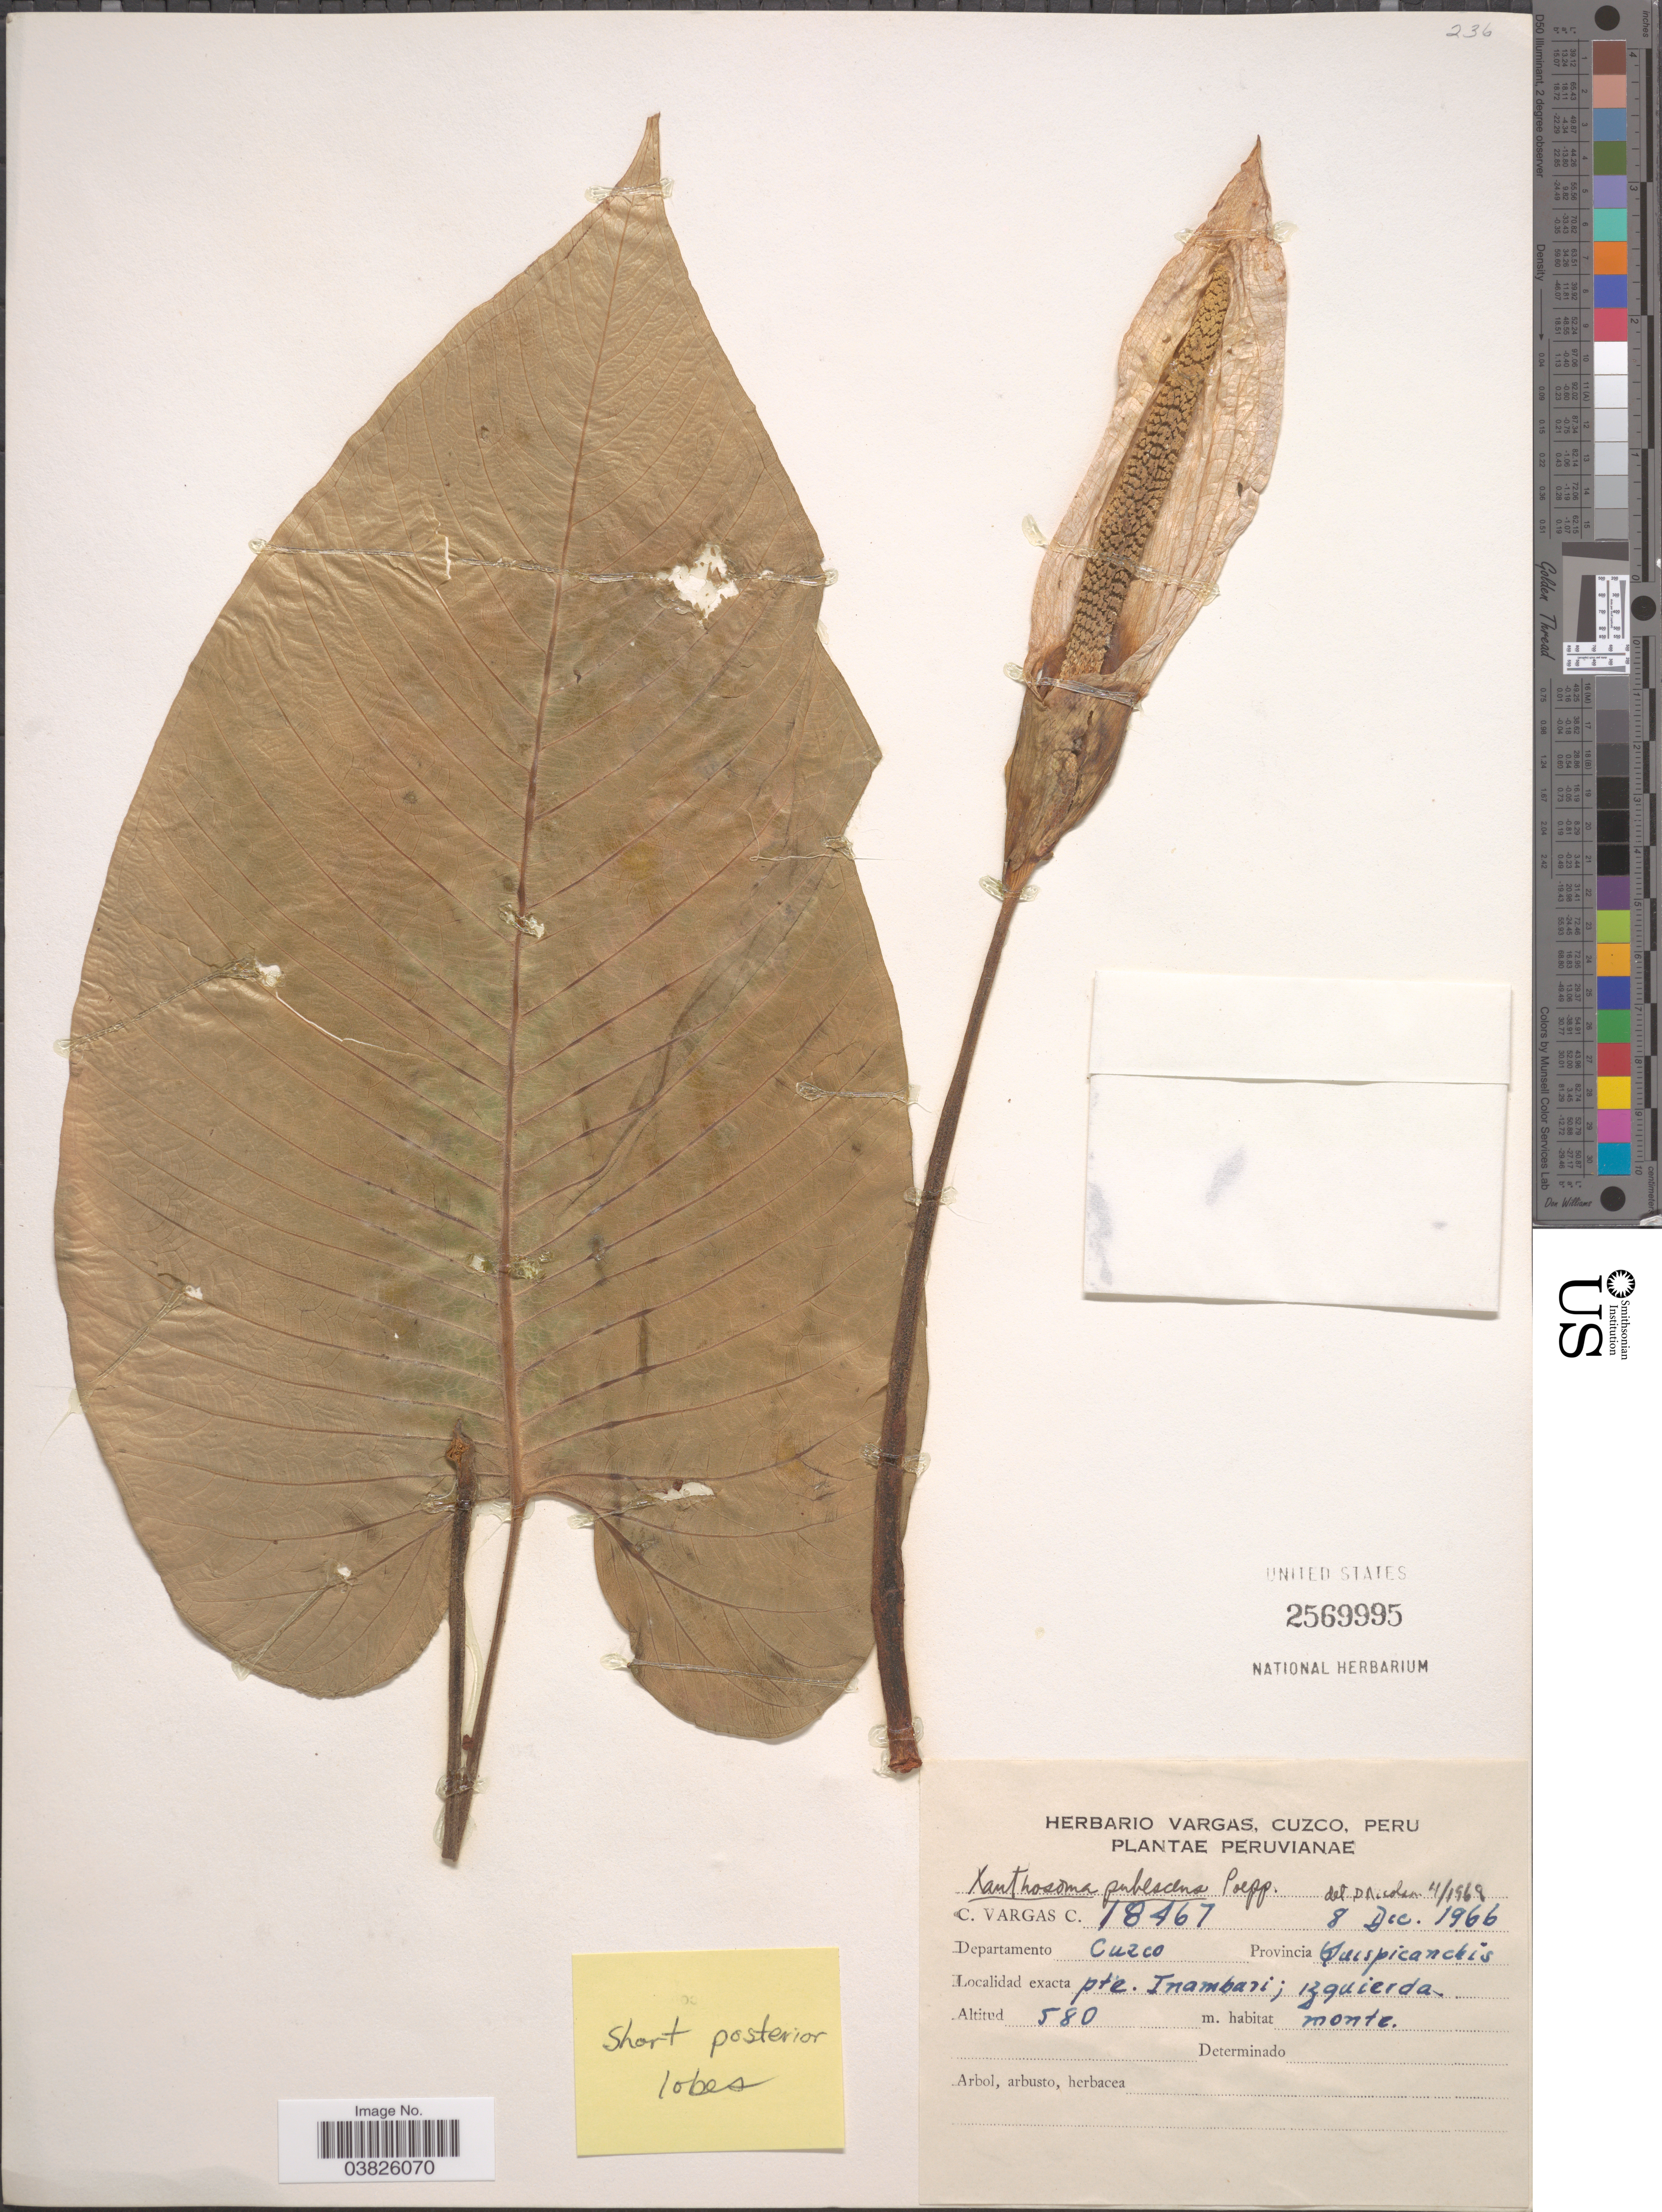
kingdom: Plantae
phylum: Tracheophyta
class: Liliopsida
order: Alismatales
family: Araceae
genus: Xanthosoma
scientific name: Xanthosoma pubescens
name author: Poepp.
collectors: C. Vargas Calderón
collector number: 18467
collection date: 1966-12-08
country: Peru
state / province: Cusco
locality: Departamento Cuzco. Provincia Quispicanchis. Pte. Inambari.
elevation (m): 580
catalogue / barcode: US 2569995